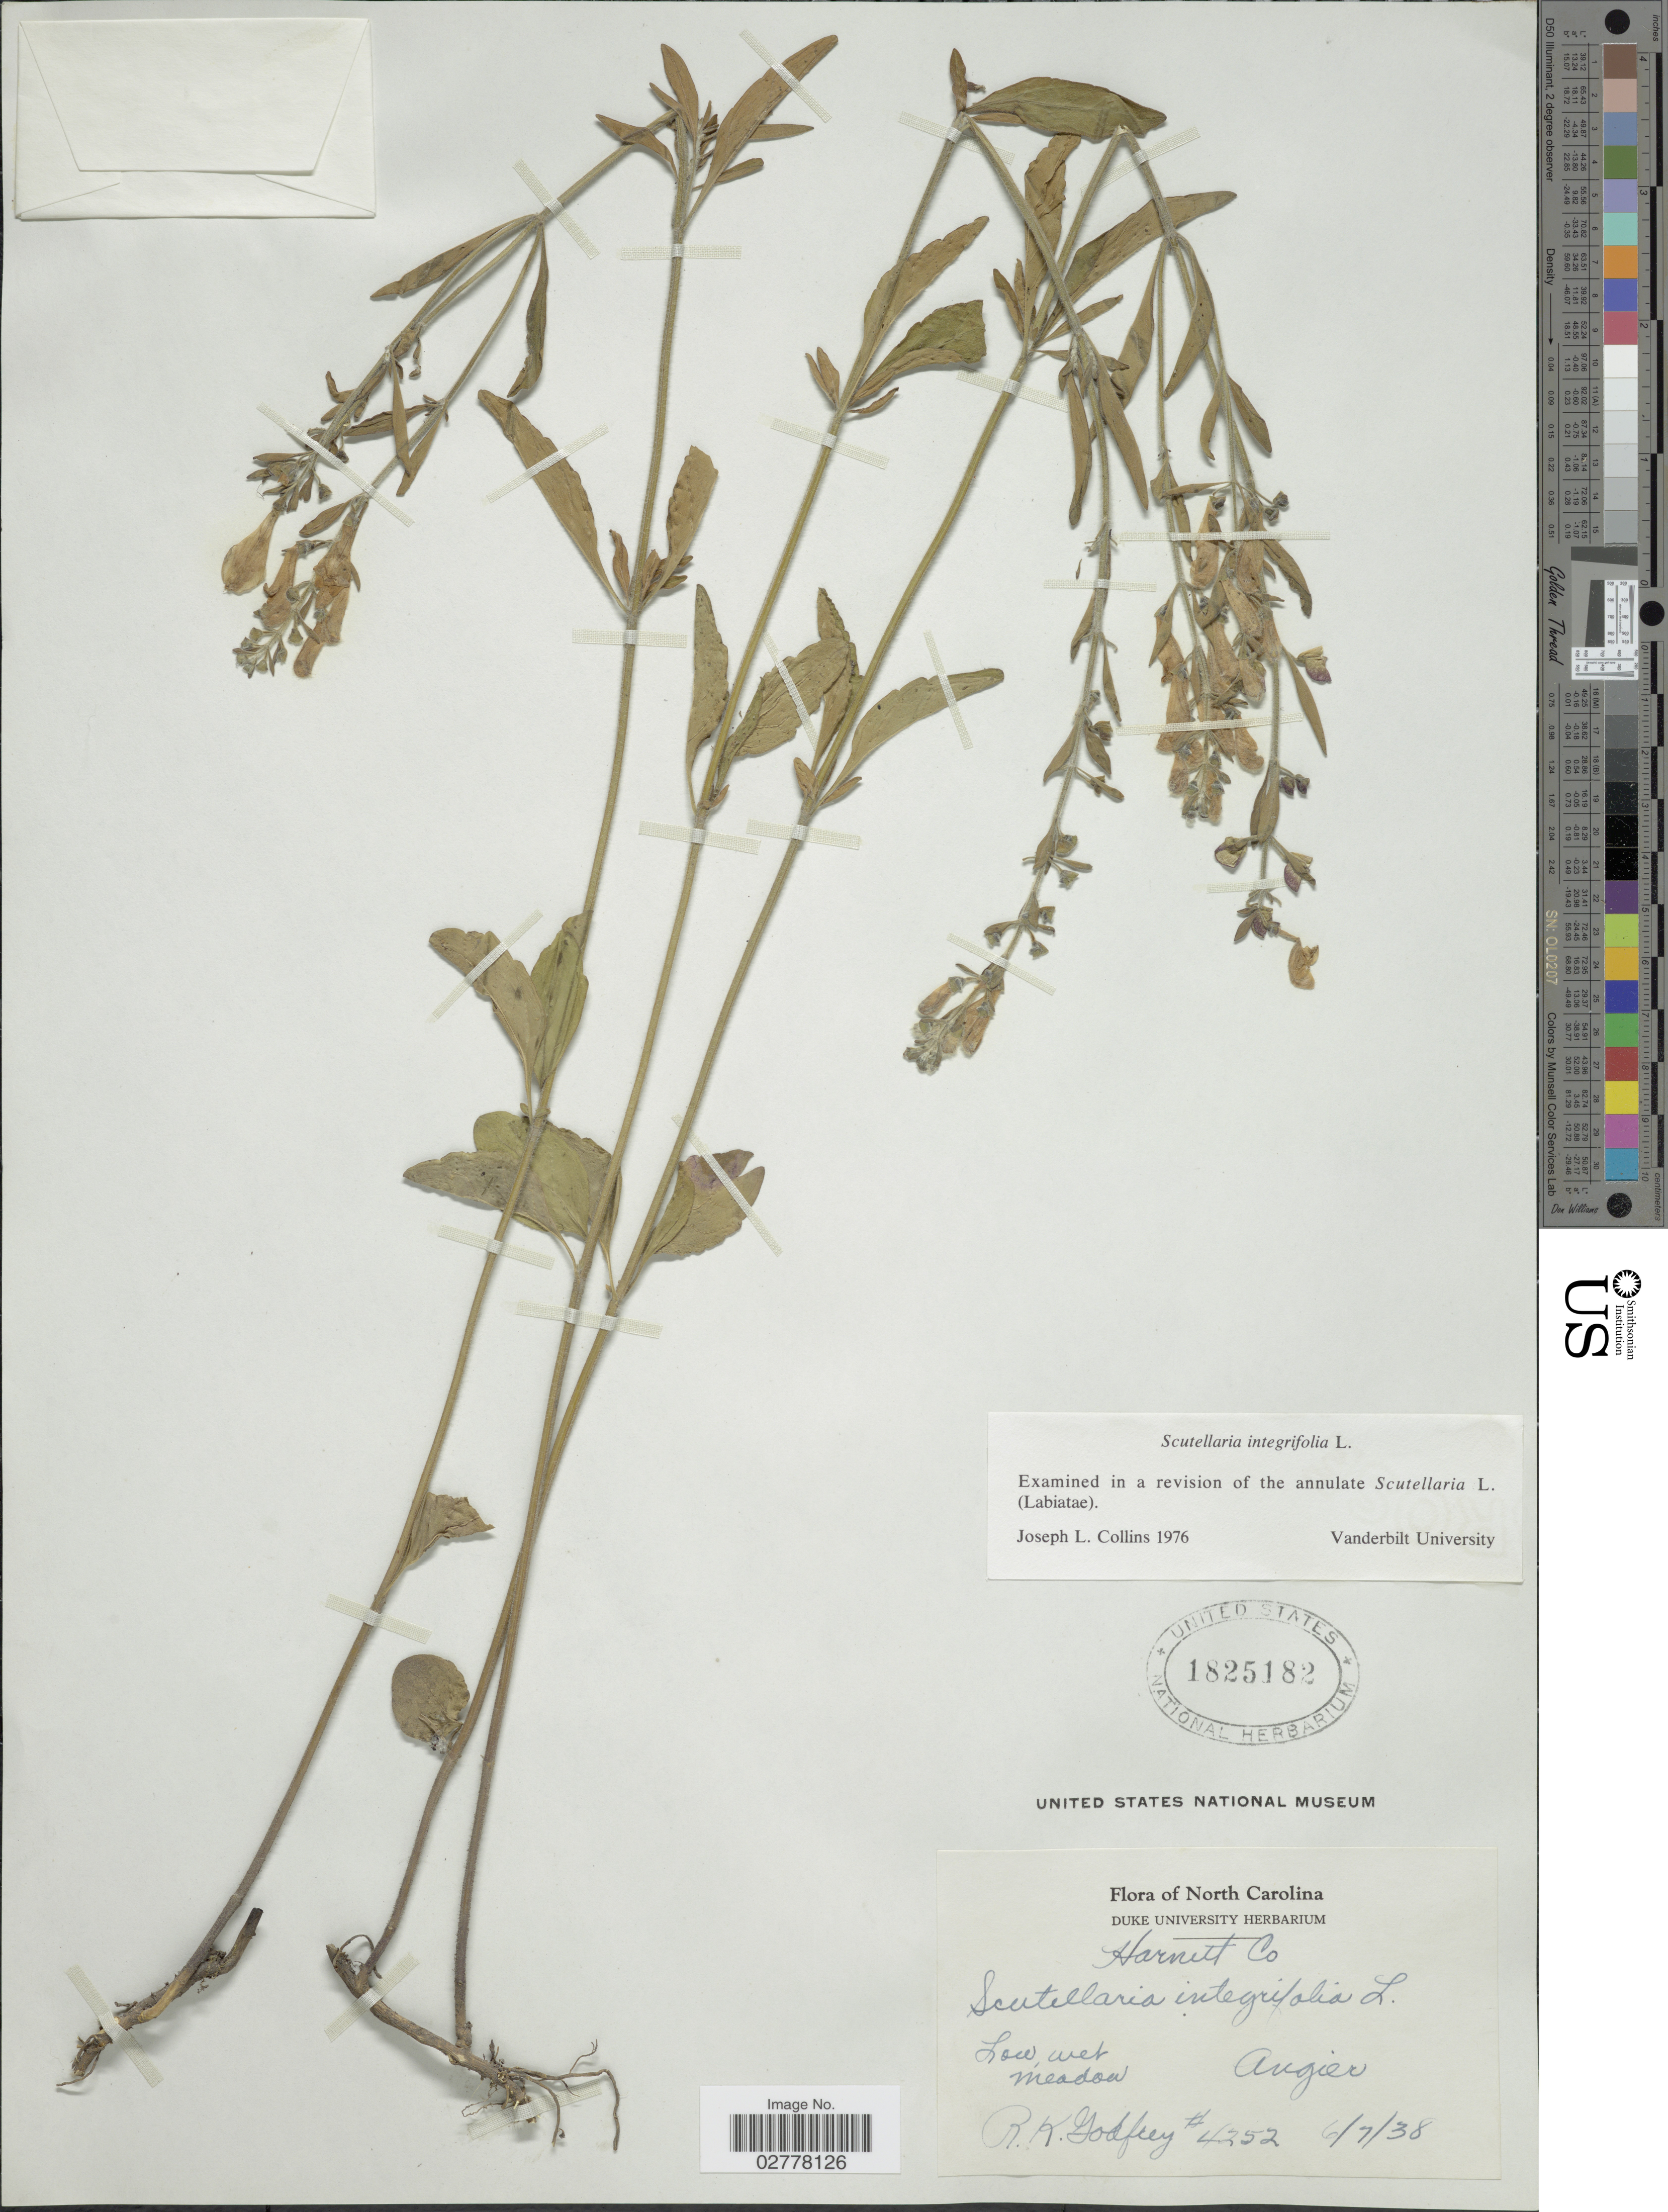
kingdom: Plantae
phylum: Tracheophyta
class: Magnoliopsida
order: Lamiales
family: Lamiaceae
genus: Scutellaria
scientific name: Scutellaria integrifolia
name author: L.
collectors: R. K. Godfrey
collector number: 4252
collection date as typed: Transcribed d/m/y: 7/6/38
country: United States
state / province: North Carolina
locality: Harnett Co. Low, wet meadow, Angier.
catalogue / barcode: US 1825182